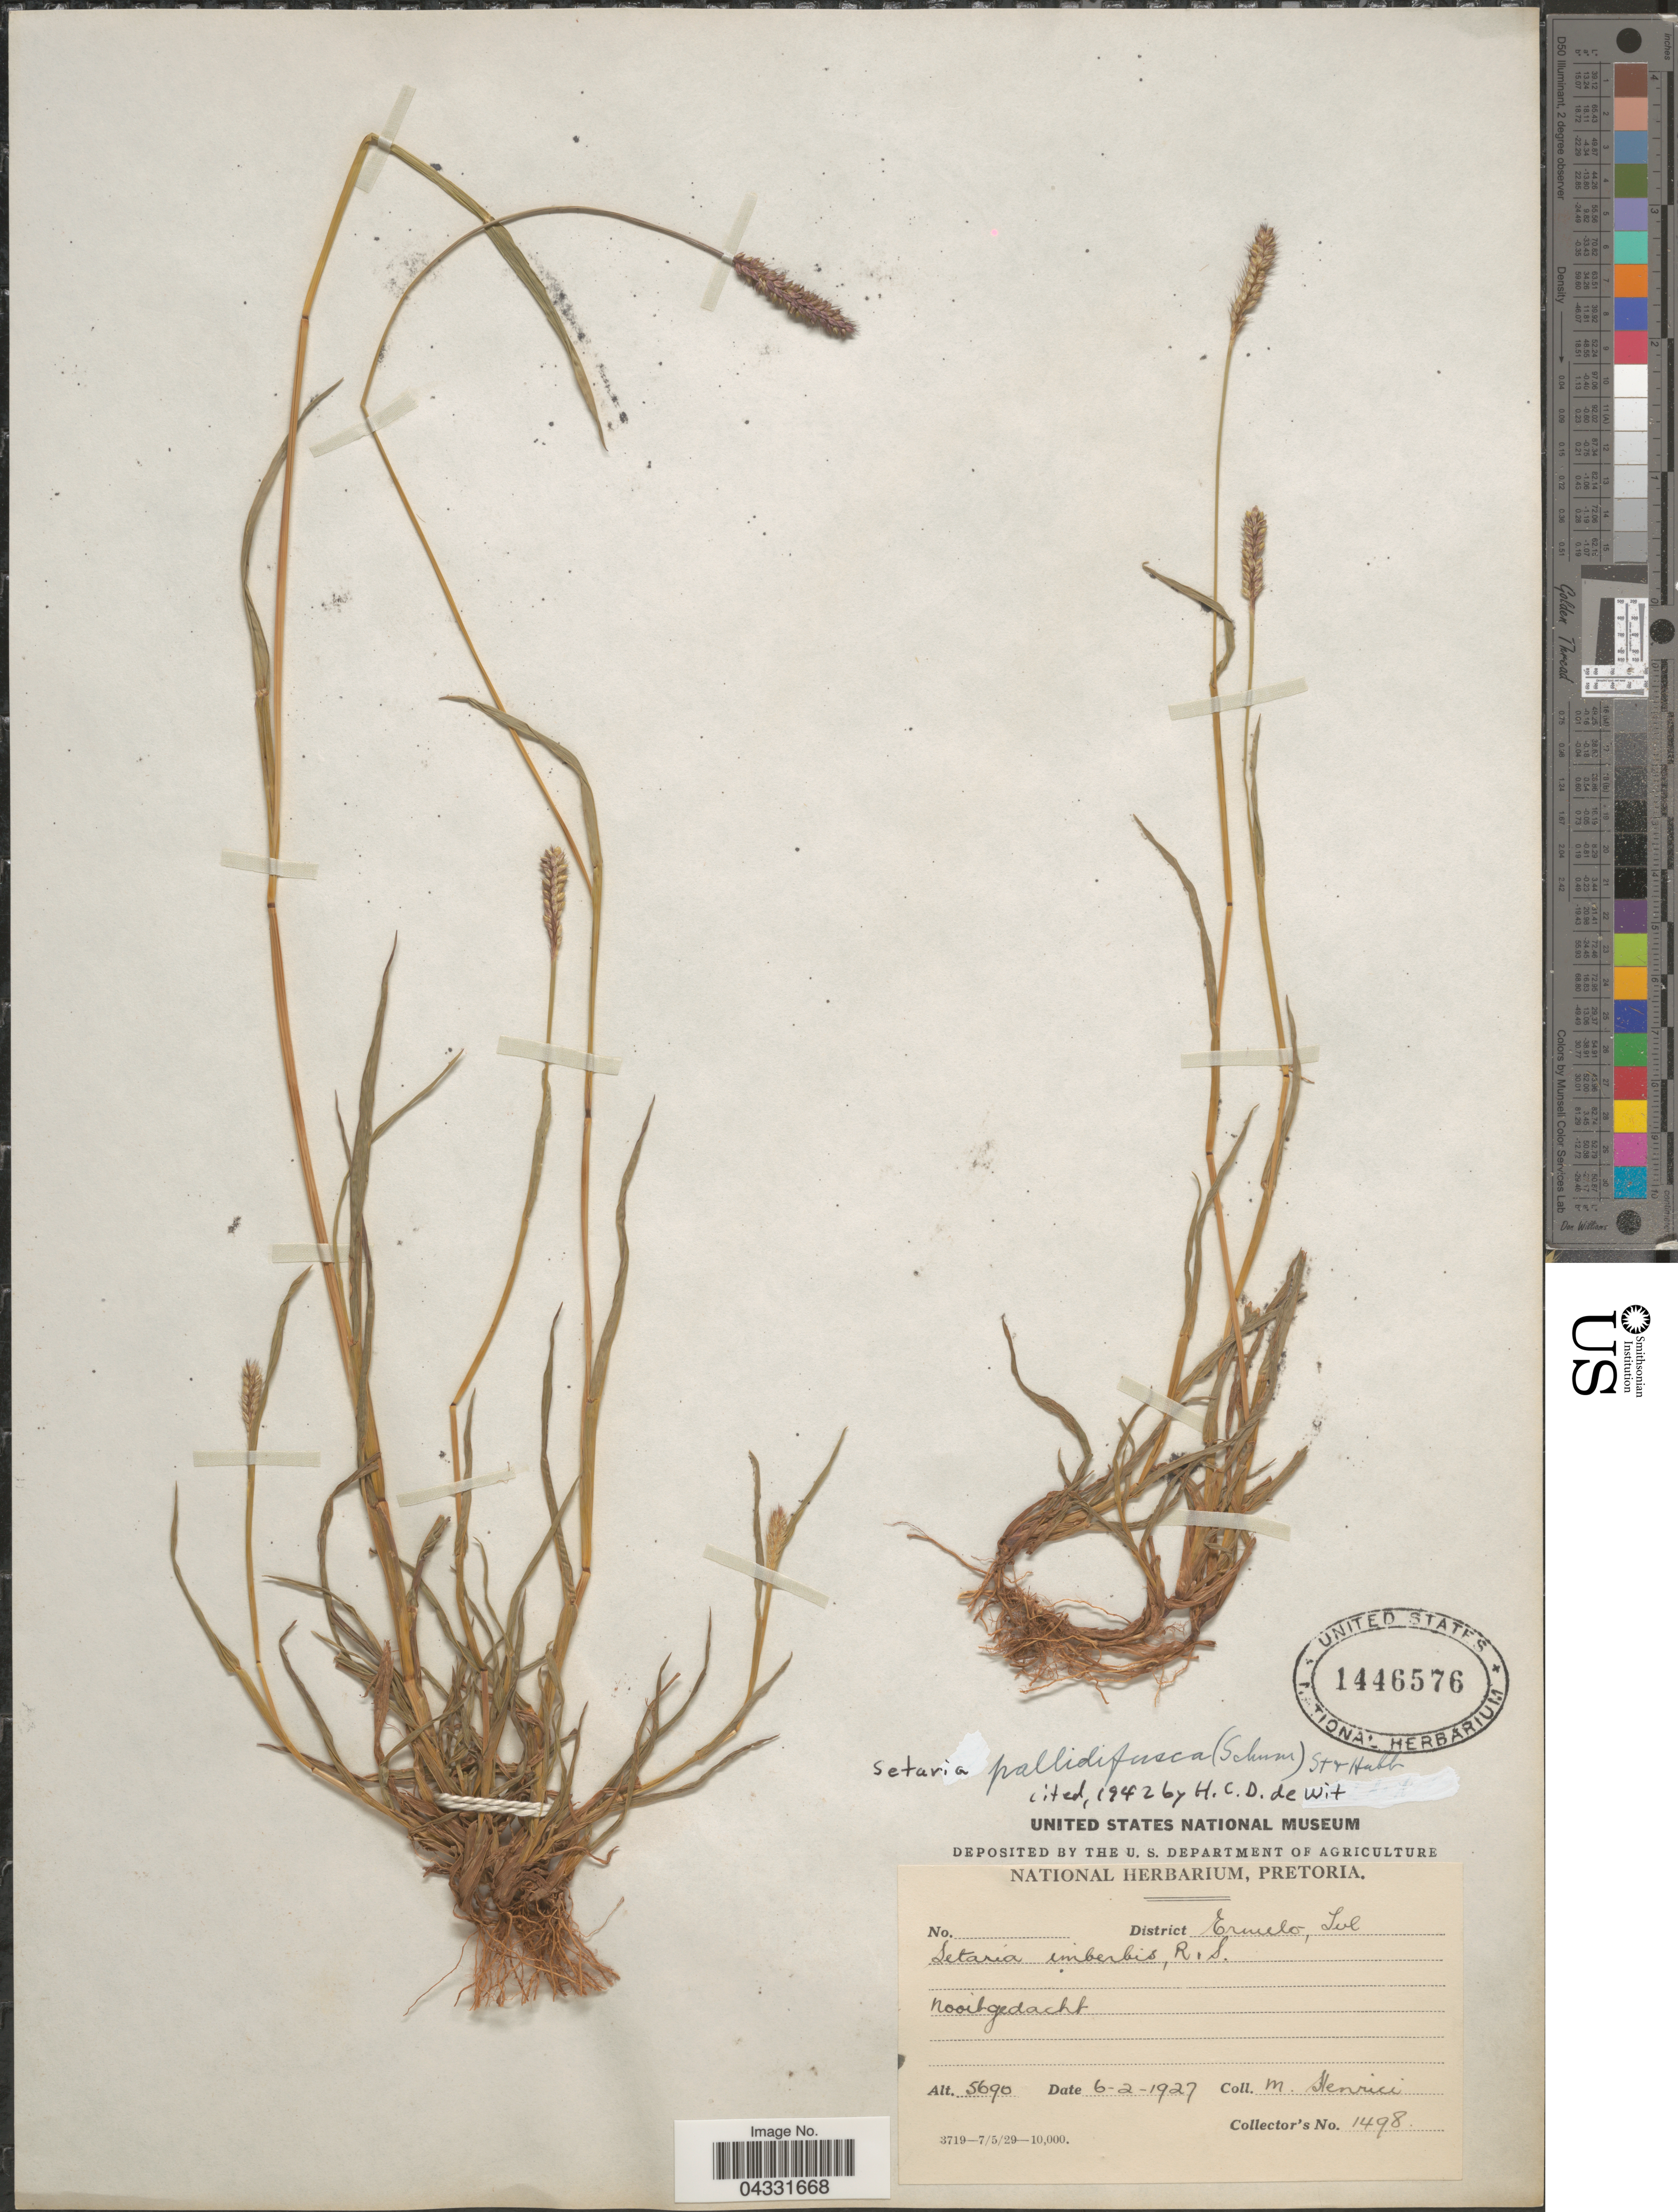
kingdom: Plantae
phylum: Tracheophyta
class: Liliopsida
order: Poales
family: Poaceae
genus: Setaria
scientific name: Setaria pallide-fusca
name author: (Schumach.) Stapf & C.E. Hubb.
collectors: M. Henrici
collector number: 5690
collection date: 1927-02-06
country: South Africa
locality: District Ermelo, Tvl. Nooitgedacht.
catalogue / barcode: US 1446576